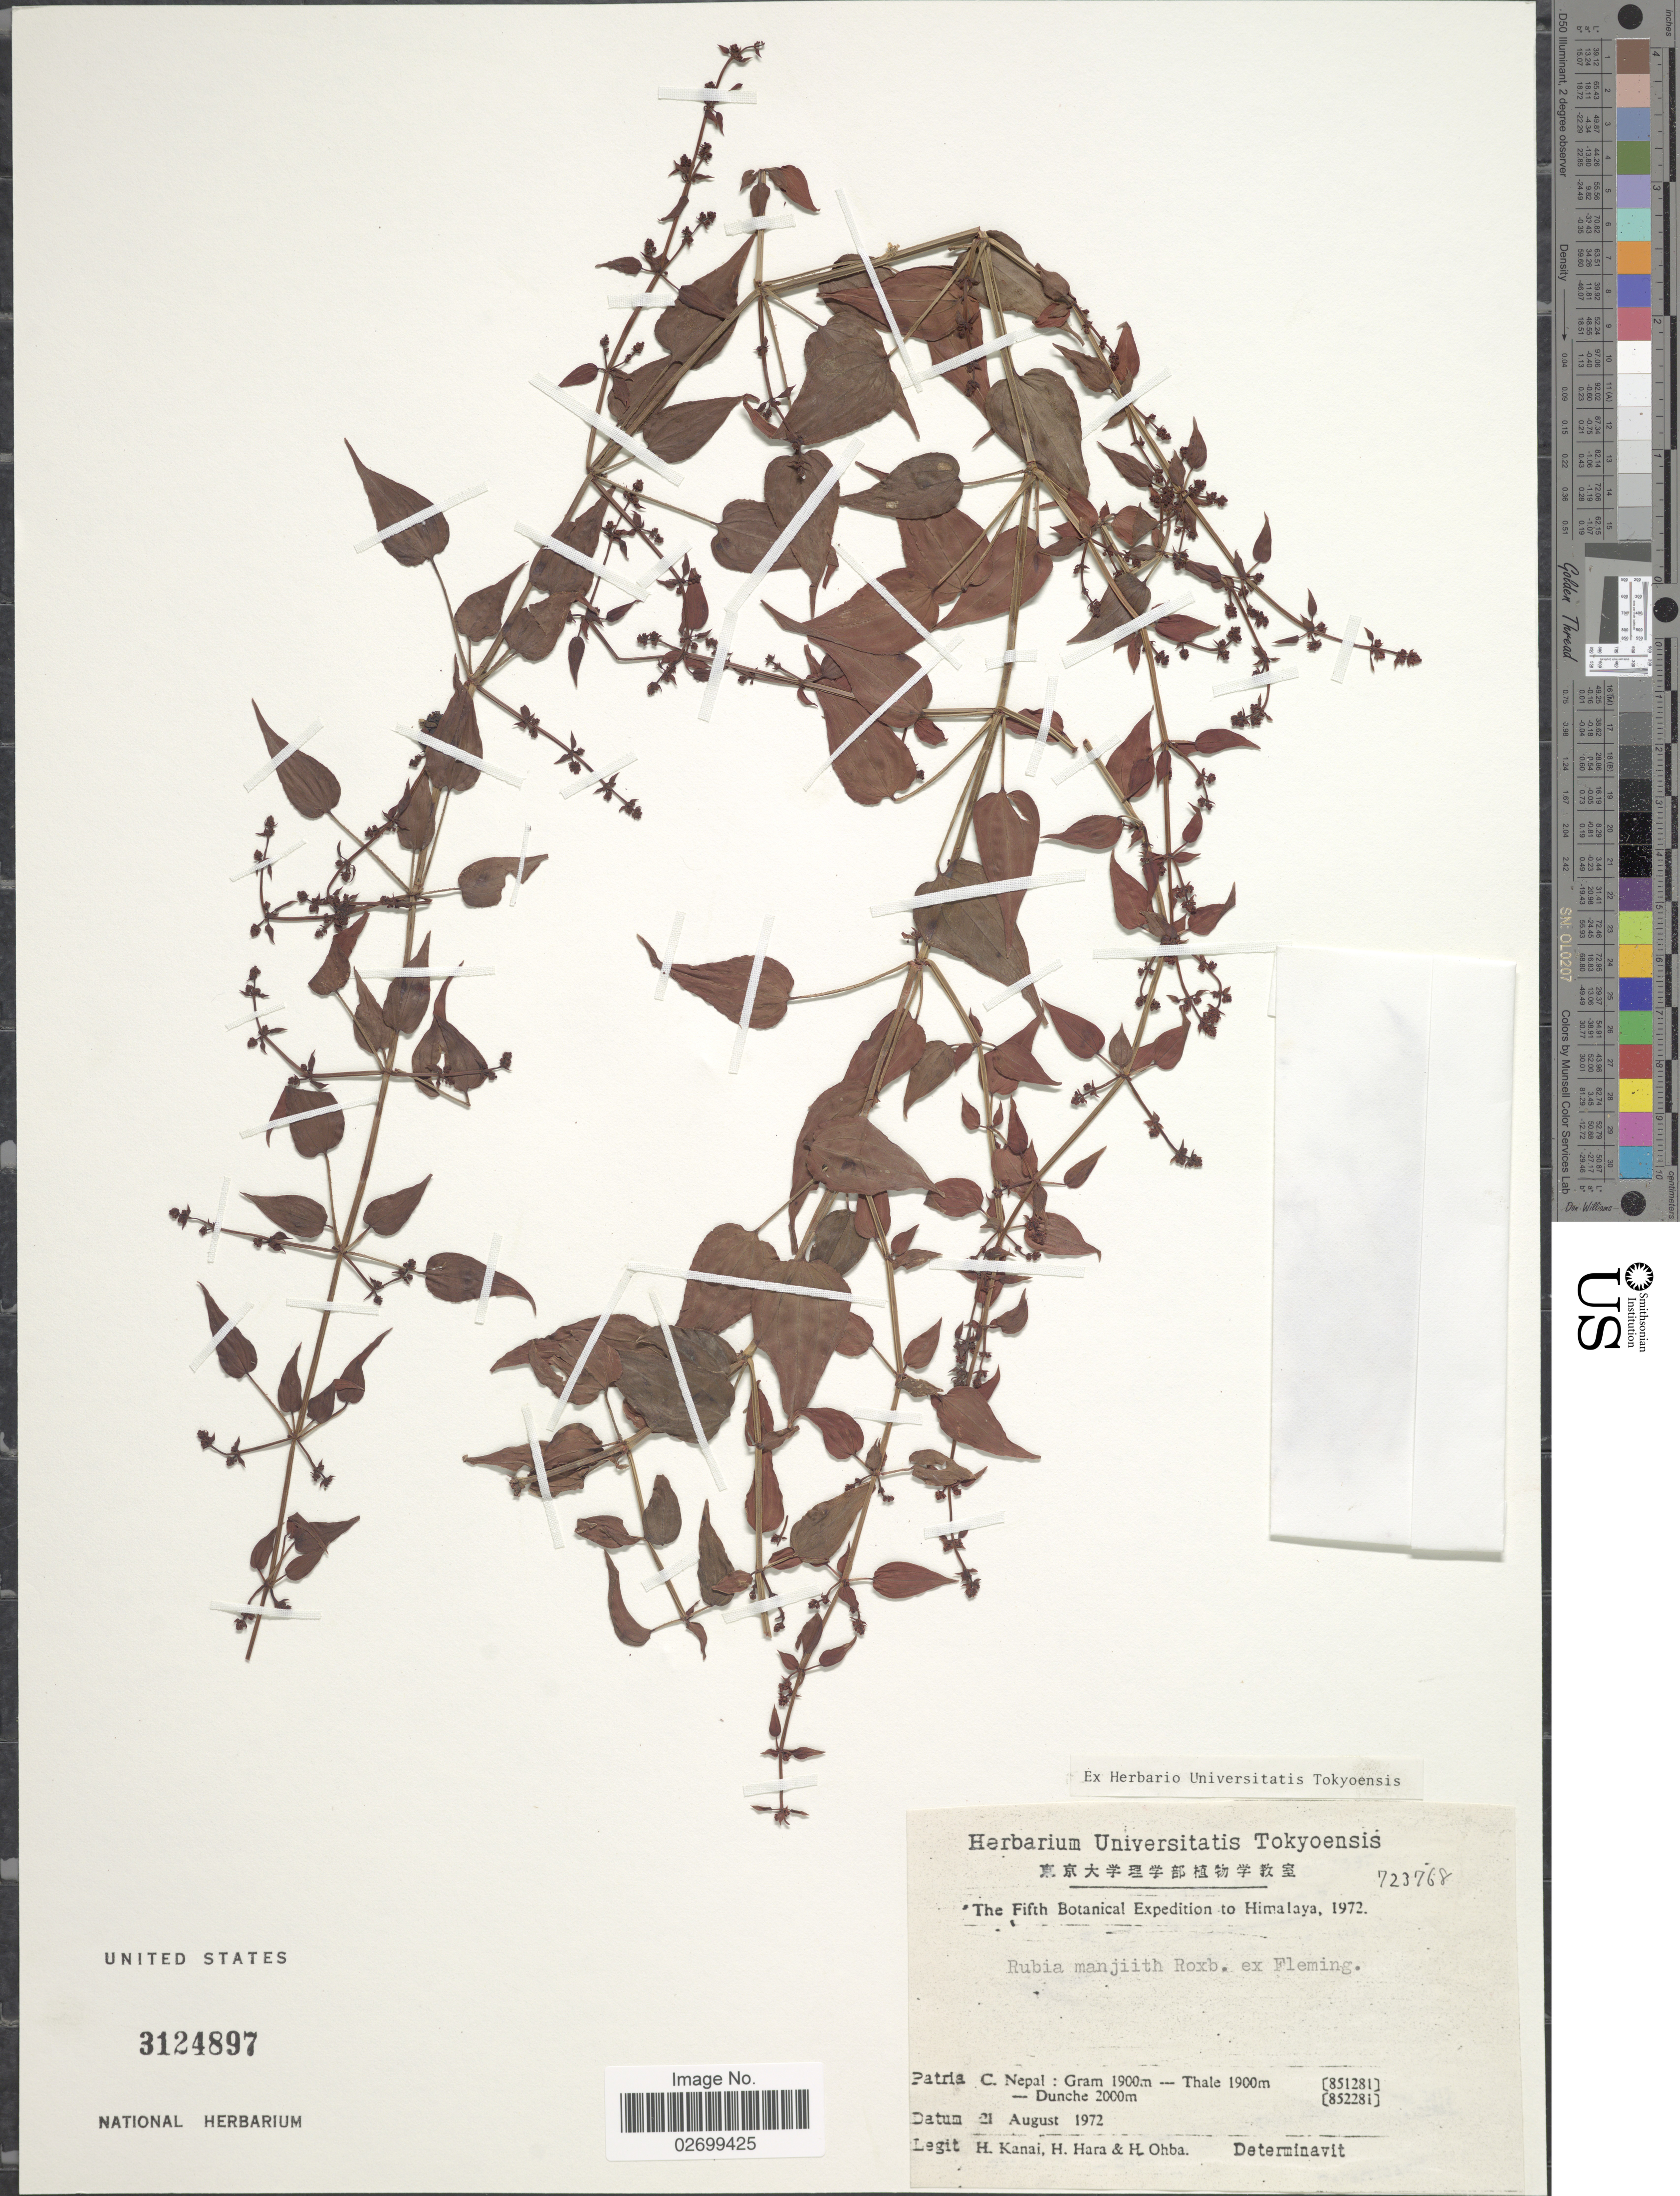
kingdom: Plantae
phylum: Tracheophyta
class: Magnoliopsida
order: Gentianales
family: Rubiaceae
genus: Rubia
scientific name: Rubia manjith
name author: Roxb. ex Fleming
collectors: H. Kanai, H. Hara & H. Ohba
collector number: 723768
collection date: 1972-08-21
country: Nepal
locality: Gram, Thale, Dunche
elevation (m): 1900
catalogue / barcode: US 3124897